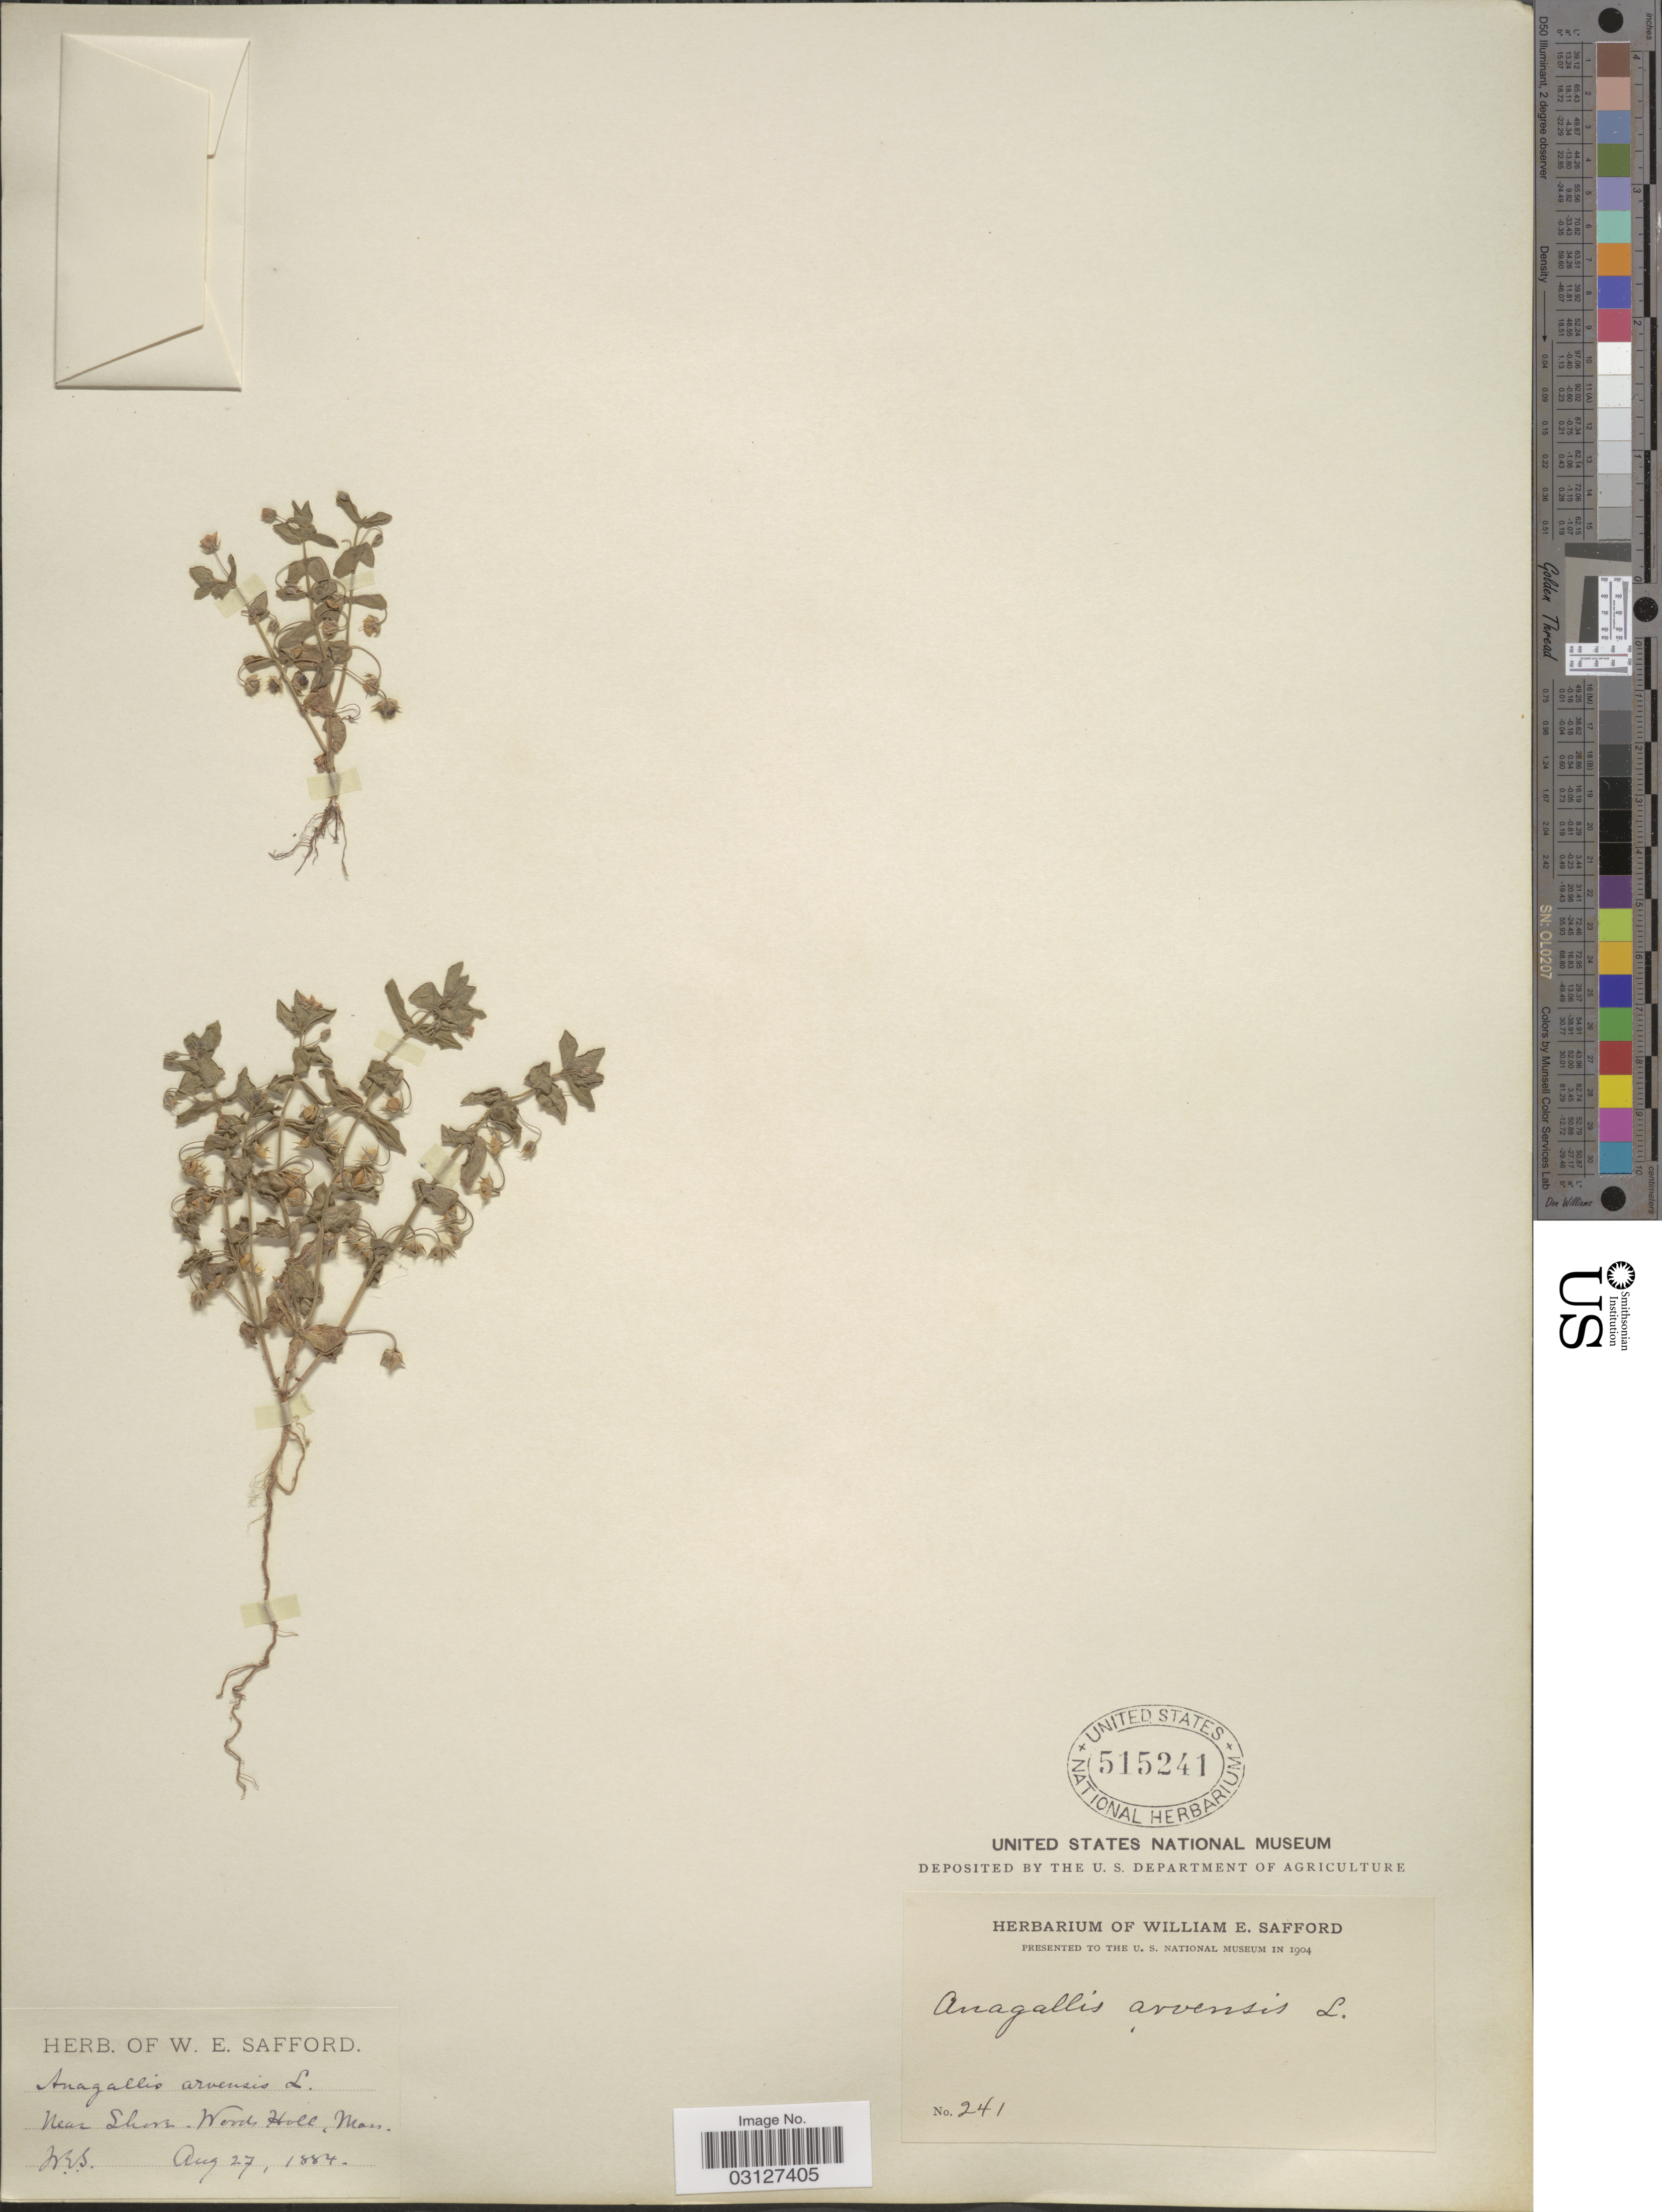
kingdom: Plantae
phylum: Tracheophyta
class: Magnoliopsida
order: Ericales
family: Primulaceae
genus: Anagallis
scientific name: Anagallis arvensis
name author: L.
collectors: W. E. Safford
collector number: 241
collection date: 1884-08-27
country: United States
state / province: Massachusetts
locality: Near shore, Wood Holl.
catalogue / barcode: US 515241